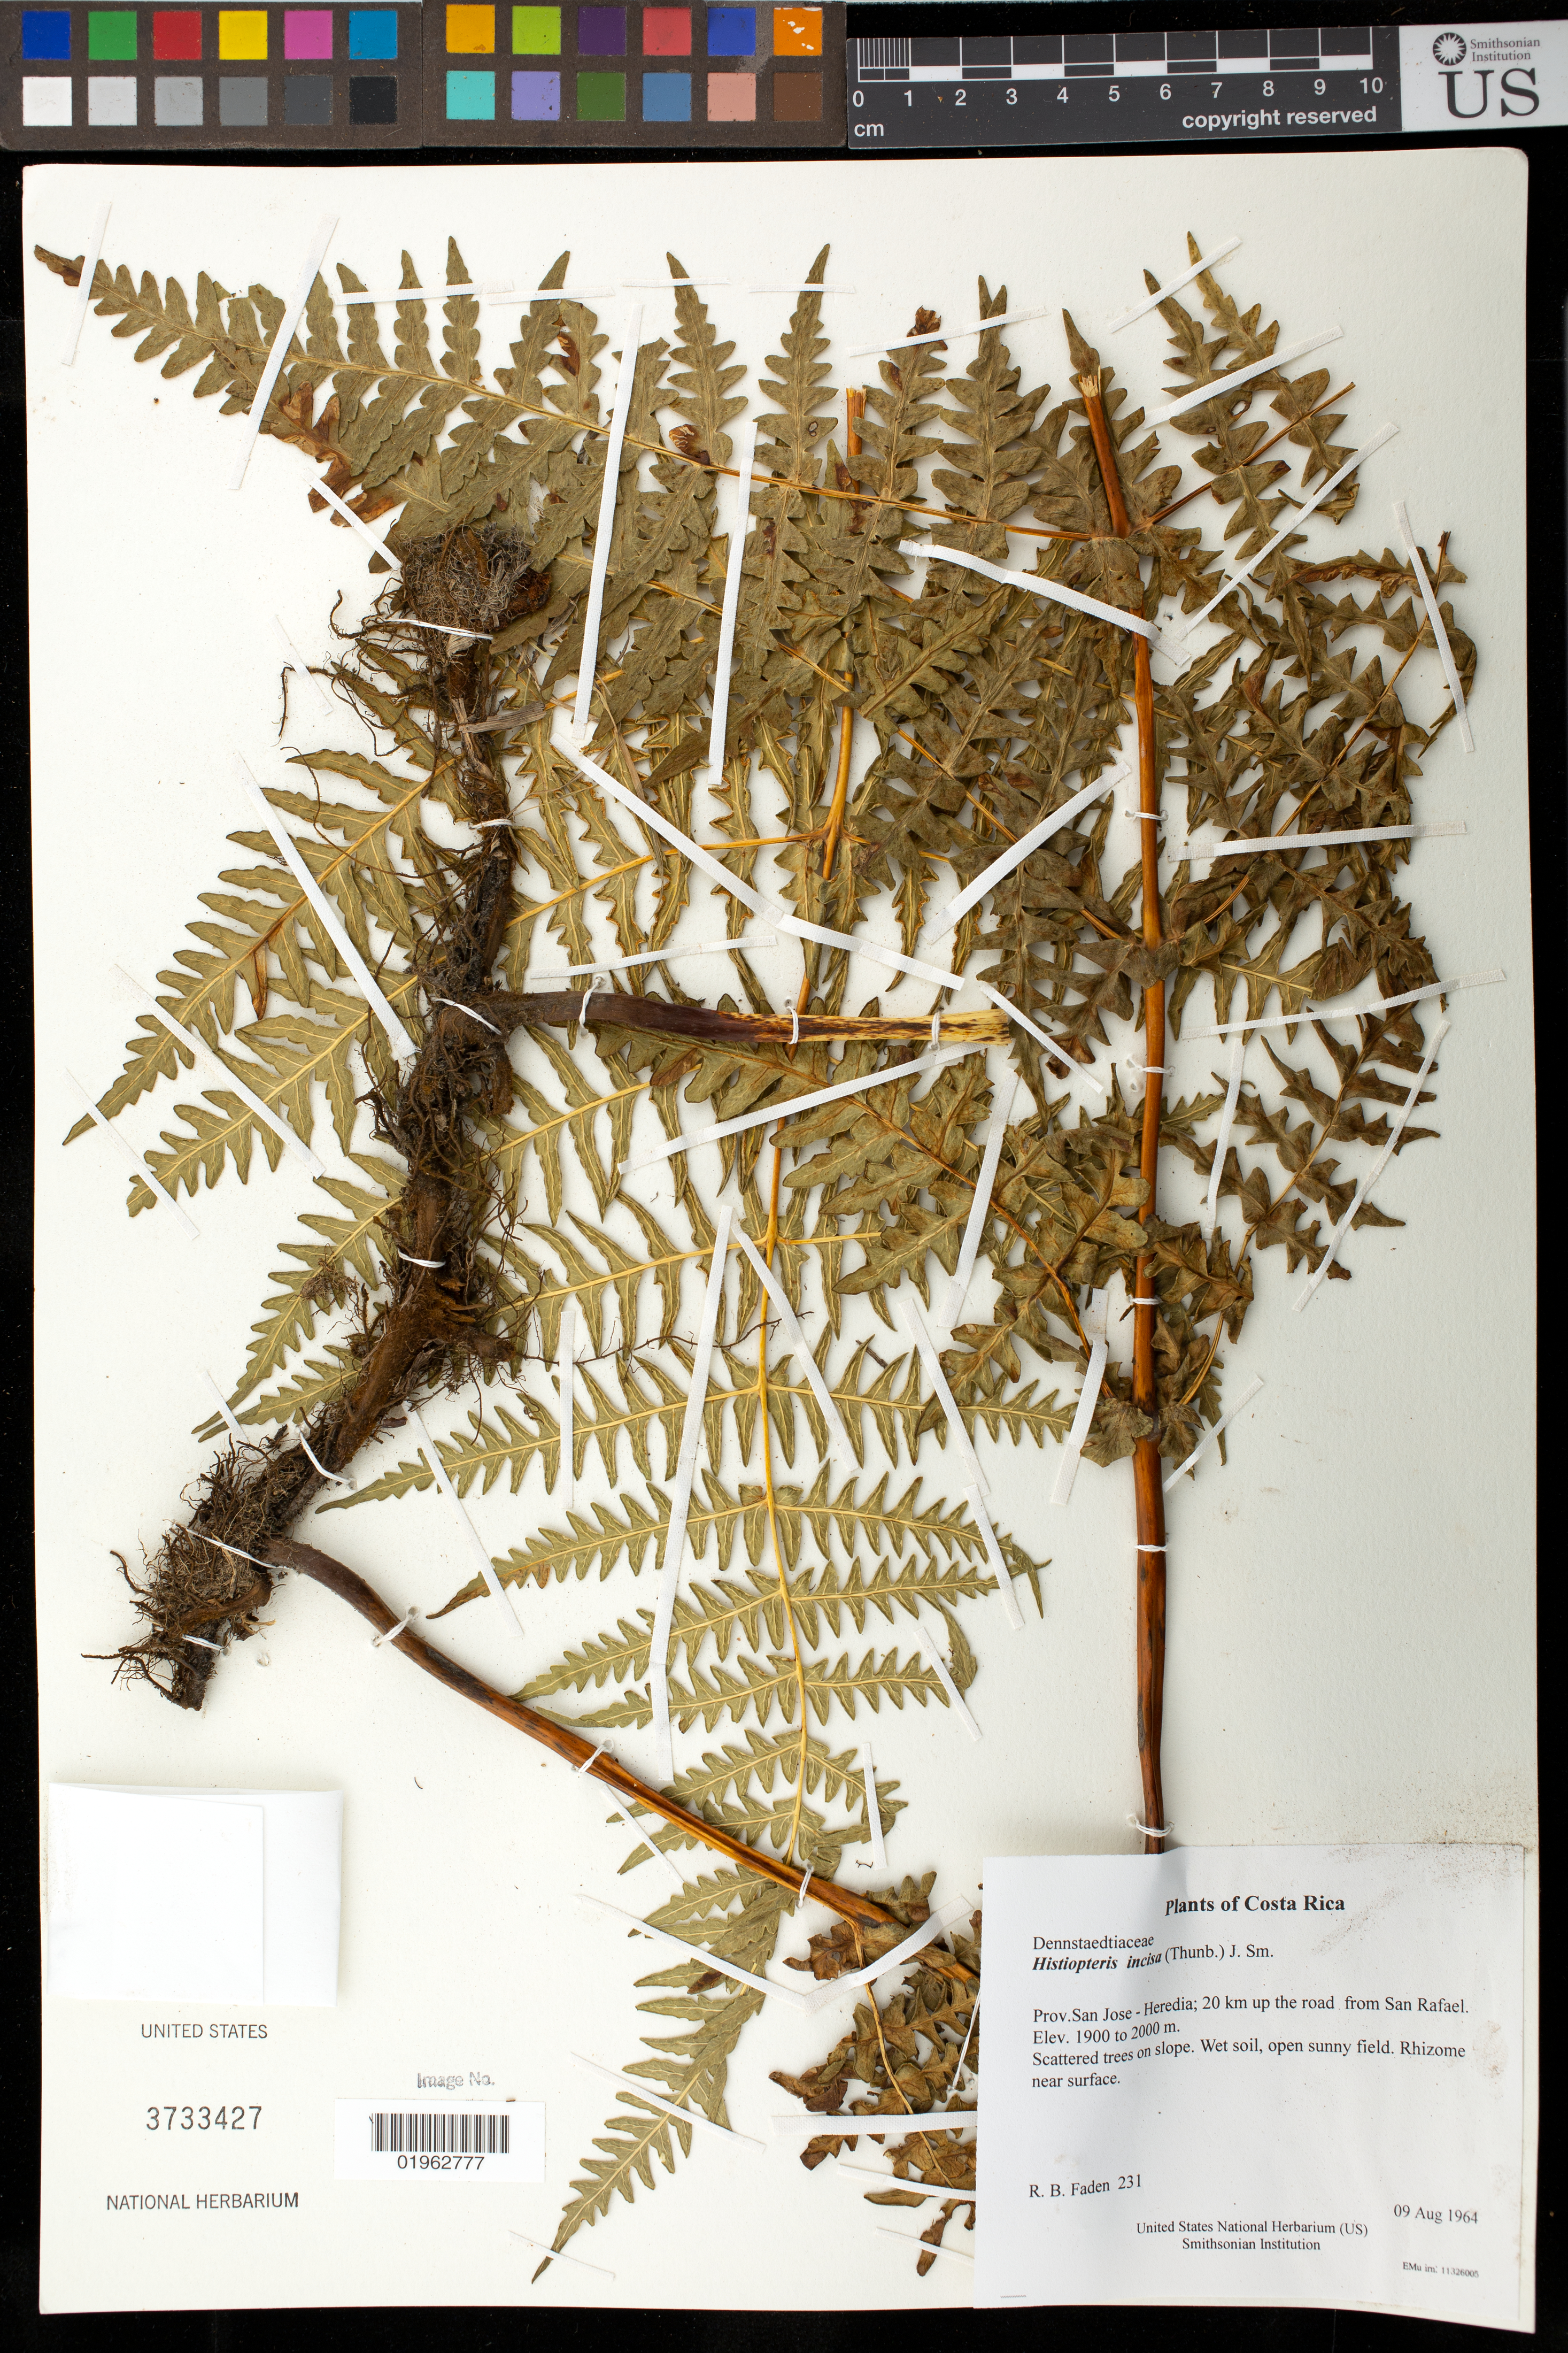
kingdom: Plantae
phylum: Tracheophyta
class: Polypodiopsida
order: Polypodiales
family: Dennstaedtiaceae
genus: Histiopteris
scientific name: Histiopteris incisa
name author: (Thunb.) J. Sm.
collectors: R. B. Faden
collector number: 231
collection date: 1964-08-09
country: Costa Rica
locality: Prov.San Jose - Heredia; 20 km up the road from San Rafael.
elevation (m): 1900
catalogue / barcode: US 3733427